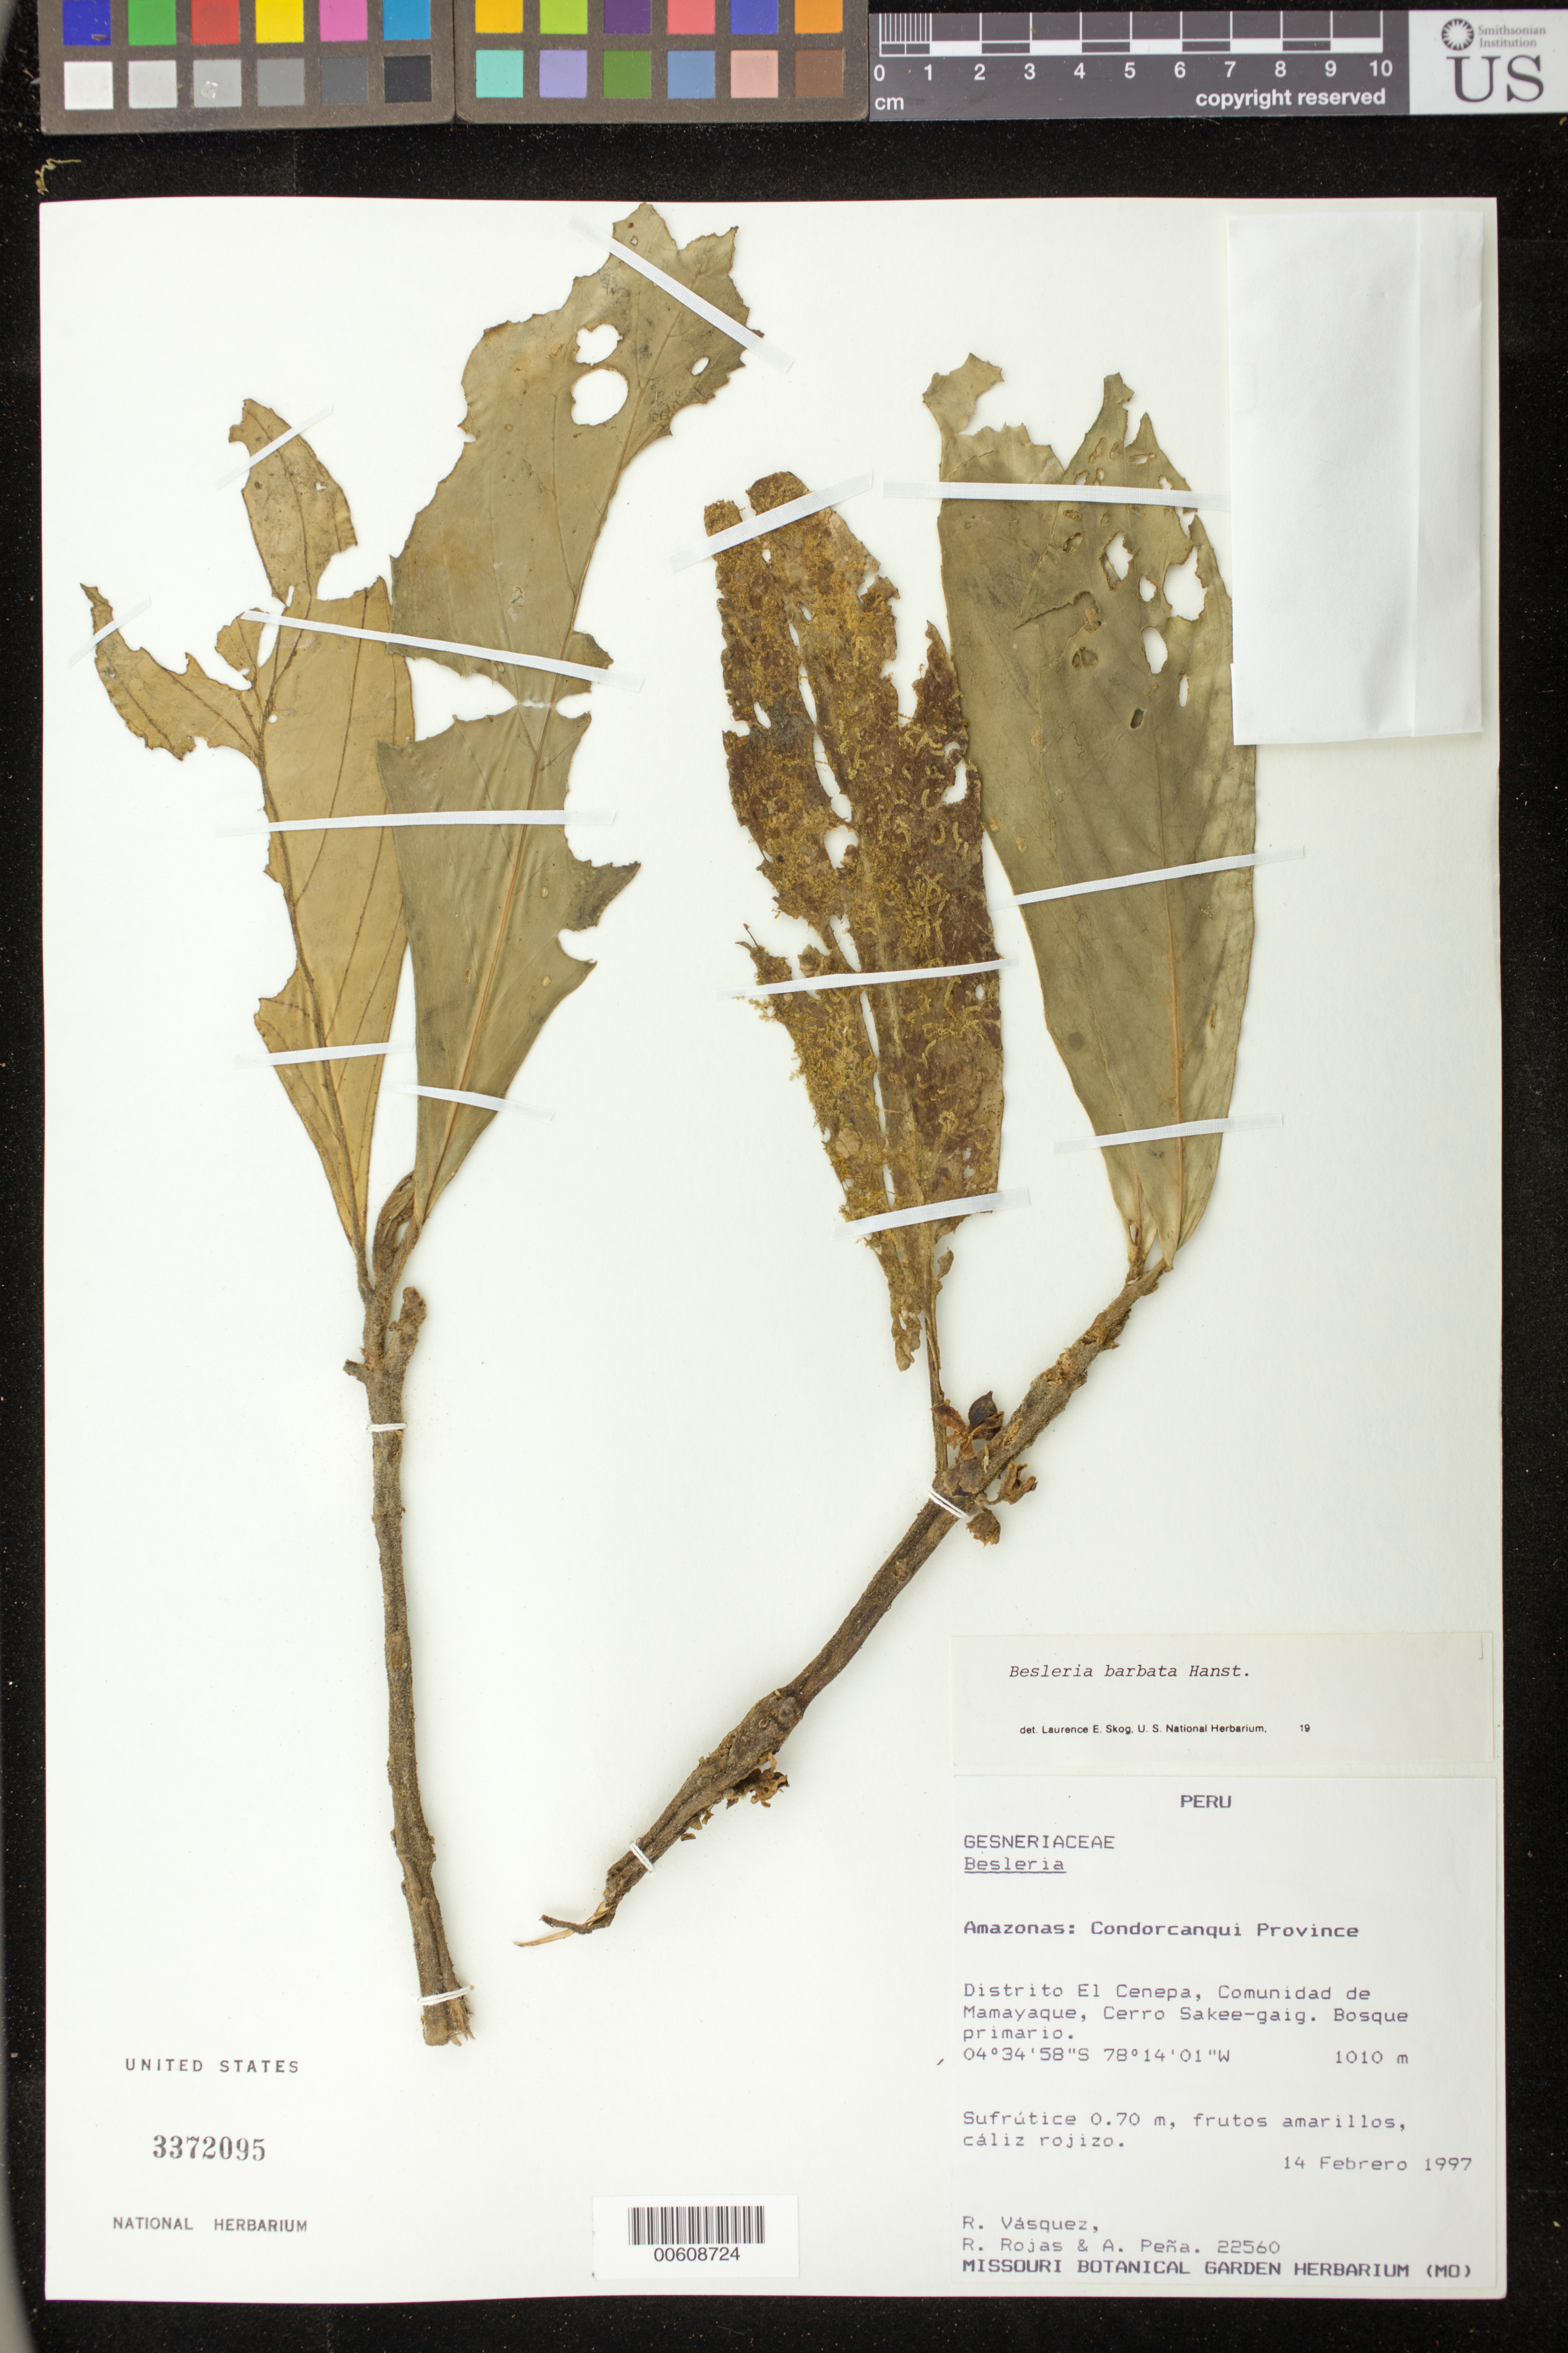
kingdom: Plantae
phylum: Tracheophyta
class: Magnoliopsida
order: Lamiales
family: Gesneriaceae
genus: Besleria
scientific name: Besleria barbata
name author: (Poepp.) Hanst.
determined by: Skog, Laurence E.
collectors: R. Vásquez, R. Rojas & A. Peña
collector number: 22560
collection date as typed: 14 Febrero 1997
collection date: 1997-02-14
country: Peru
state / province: Amazonas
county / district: Condorcanqui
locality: Prov. Condorcanqui; Dtto. El Cenepa, comunidad de Mamayaque, Río Cenepa, Cerro Sakee-gaig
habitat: Bosque primario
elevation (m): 1010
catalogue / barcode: US 3372095